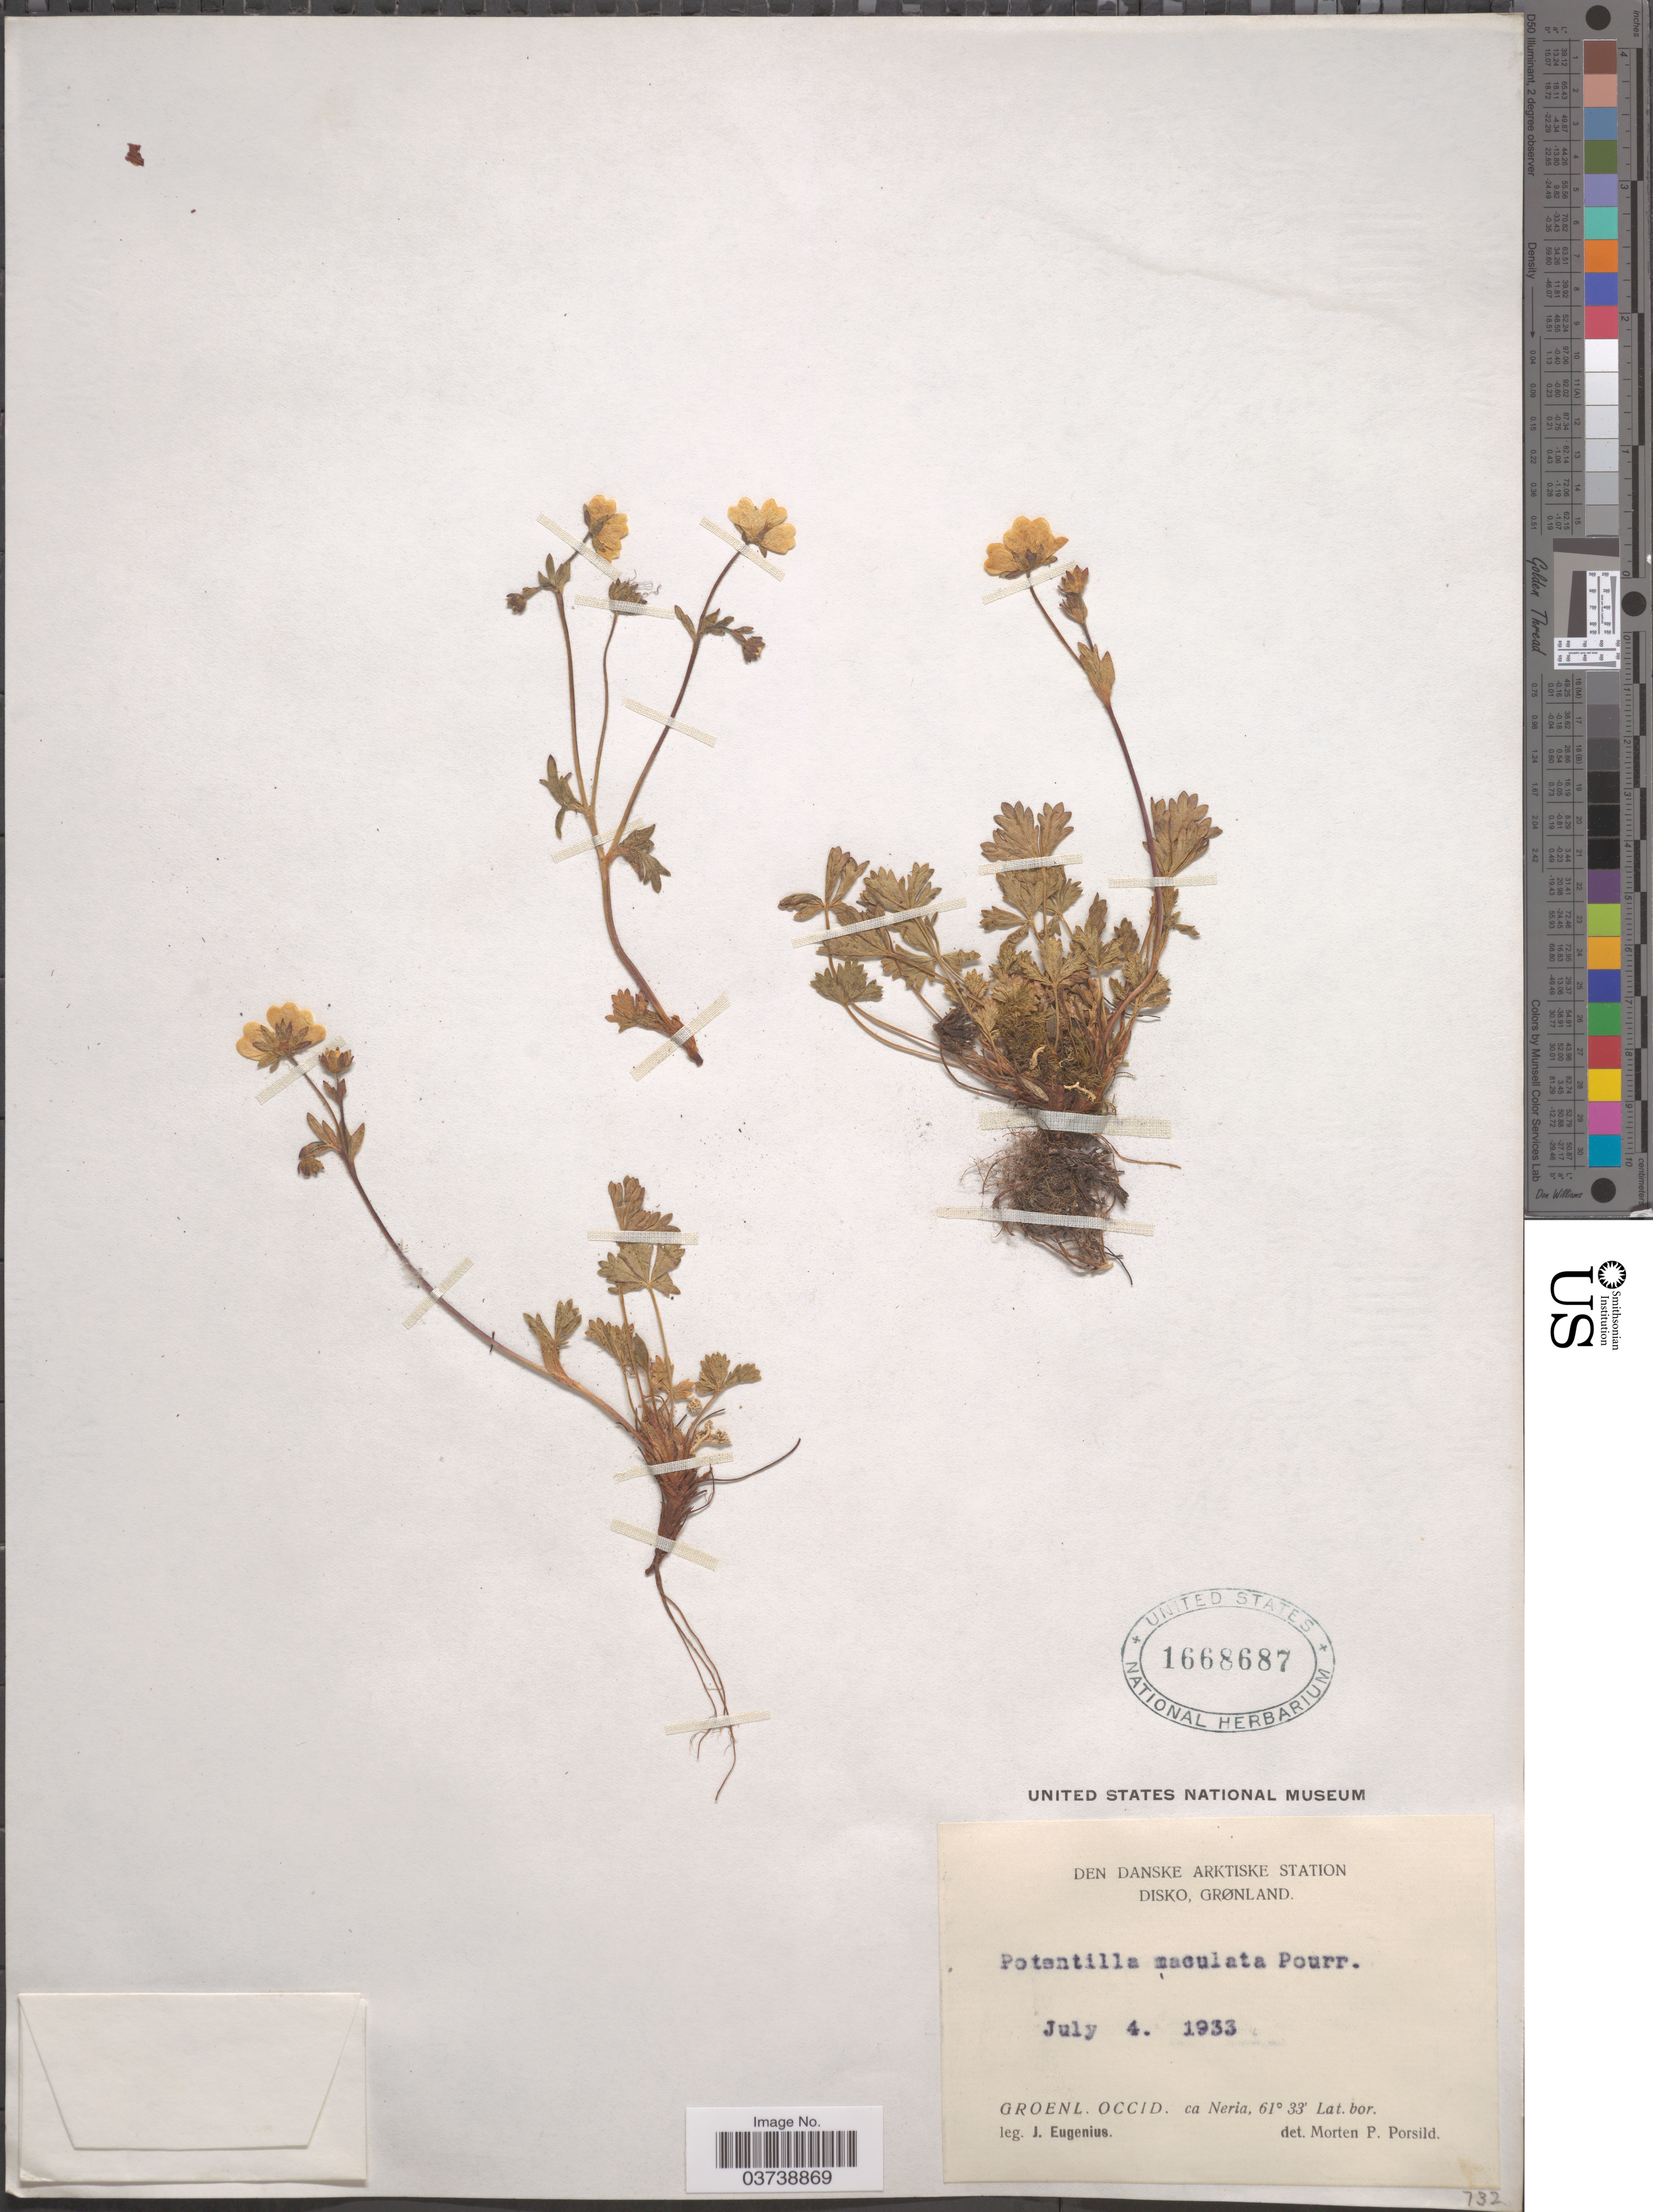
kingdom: Plantae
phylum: Tracheophyta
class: Magnoliopsida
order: Rosales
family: Rosaceae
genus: Potentilla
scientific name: Potentilla crantzii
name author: (Crantz) Beck ex Fritsch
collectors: J. Eugenius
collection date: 1933-07-04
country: Greenland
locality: Den Danske Arktiske Station. Disko, Grønland. Groenl. Occid. ca Neria.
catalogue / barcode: US 1668687